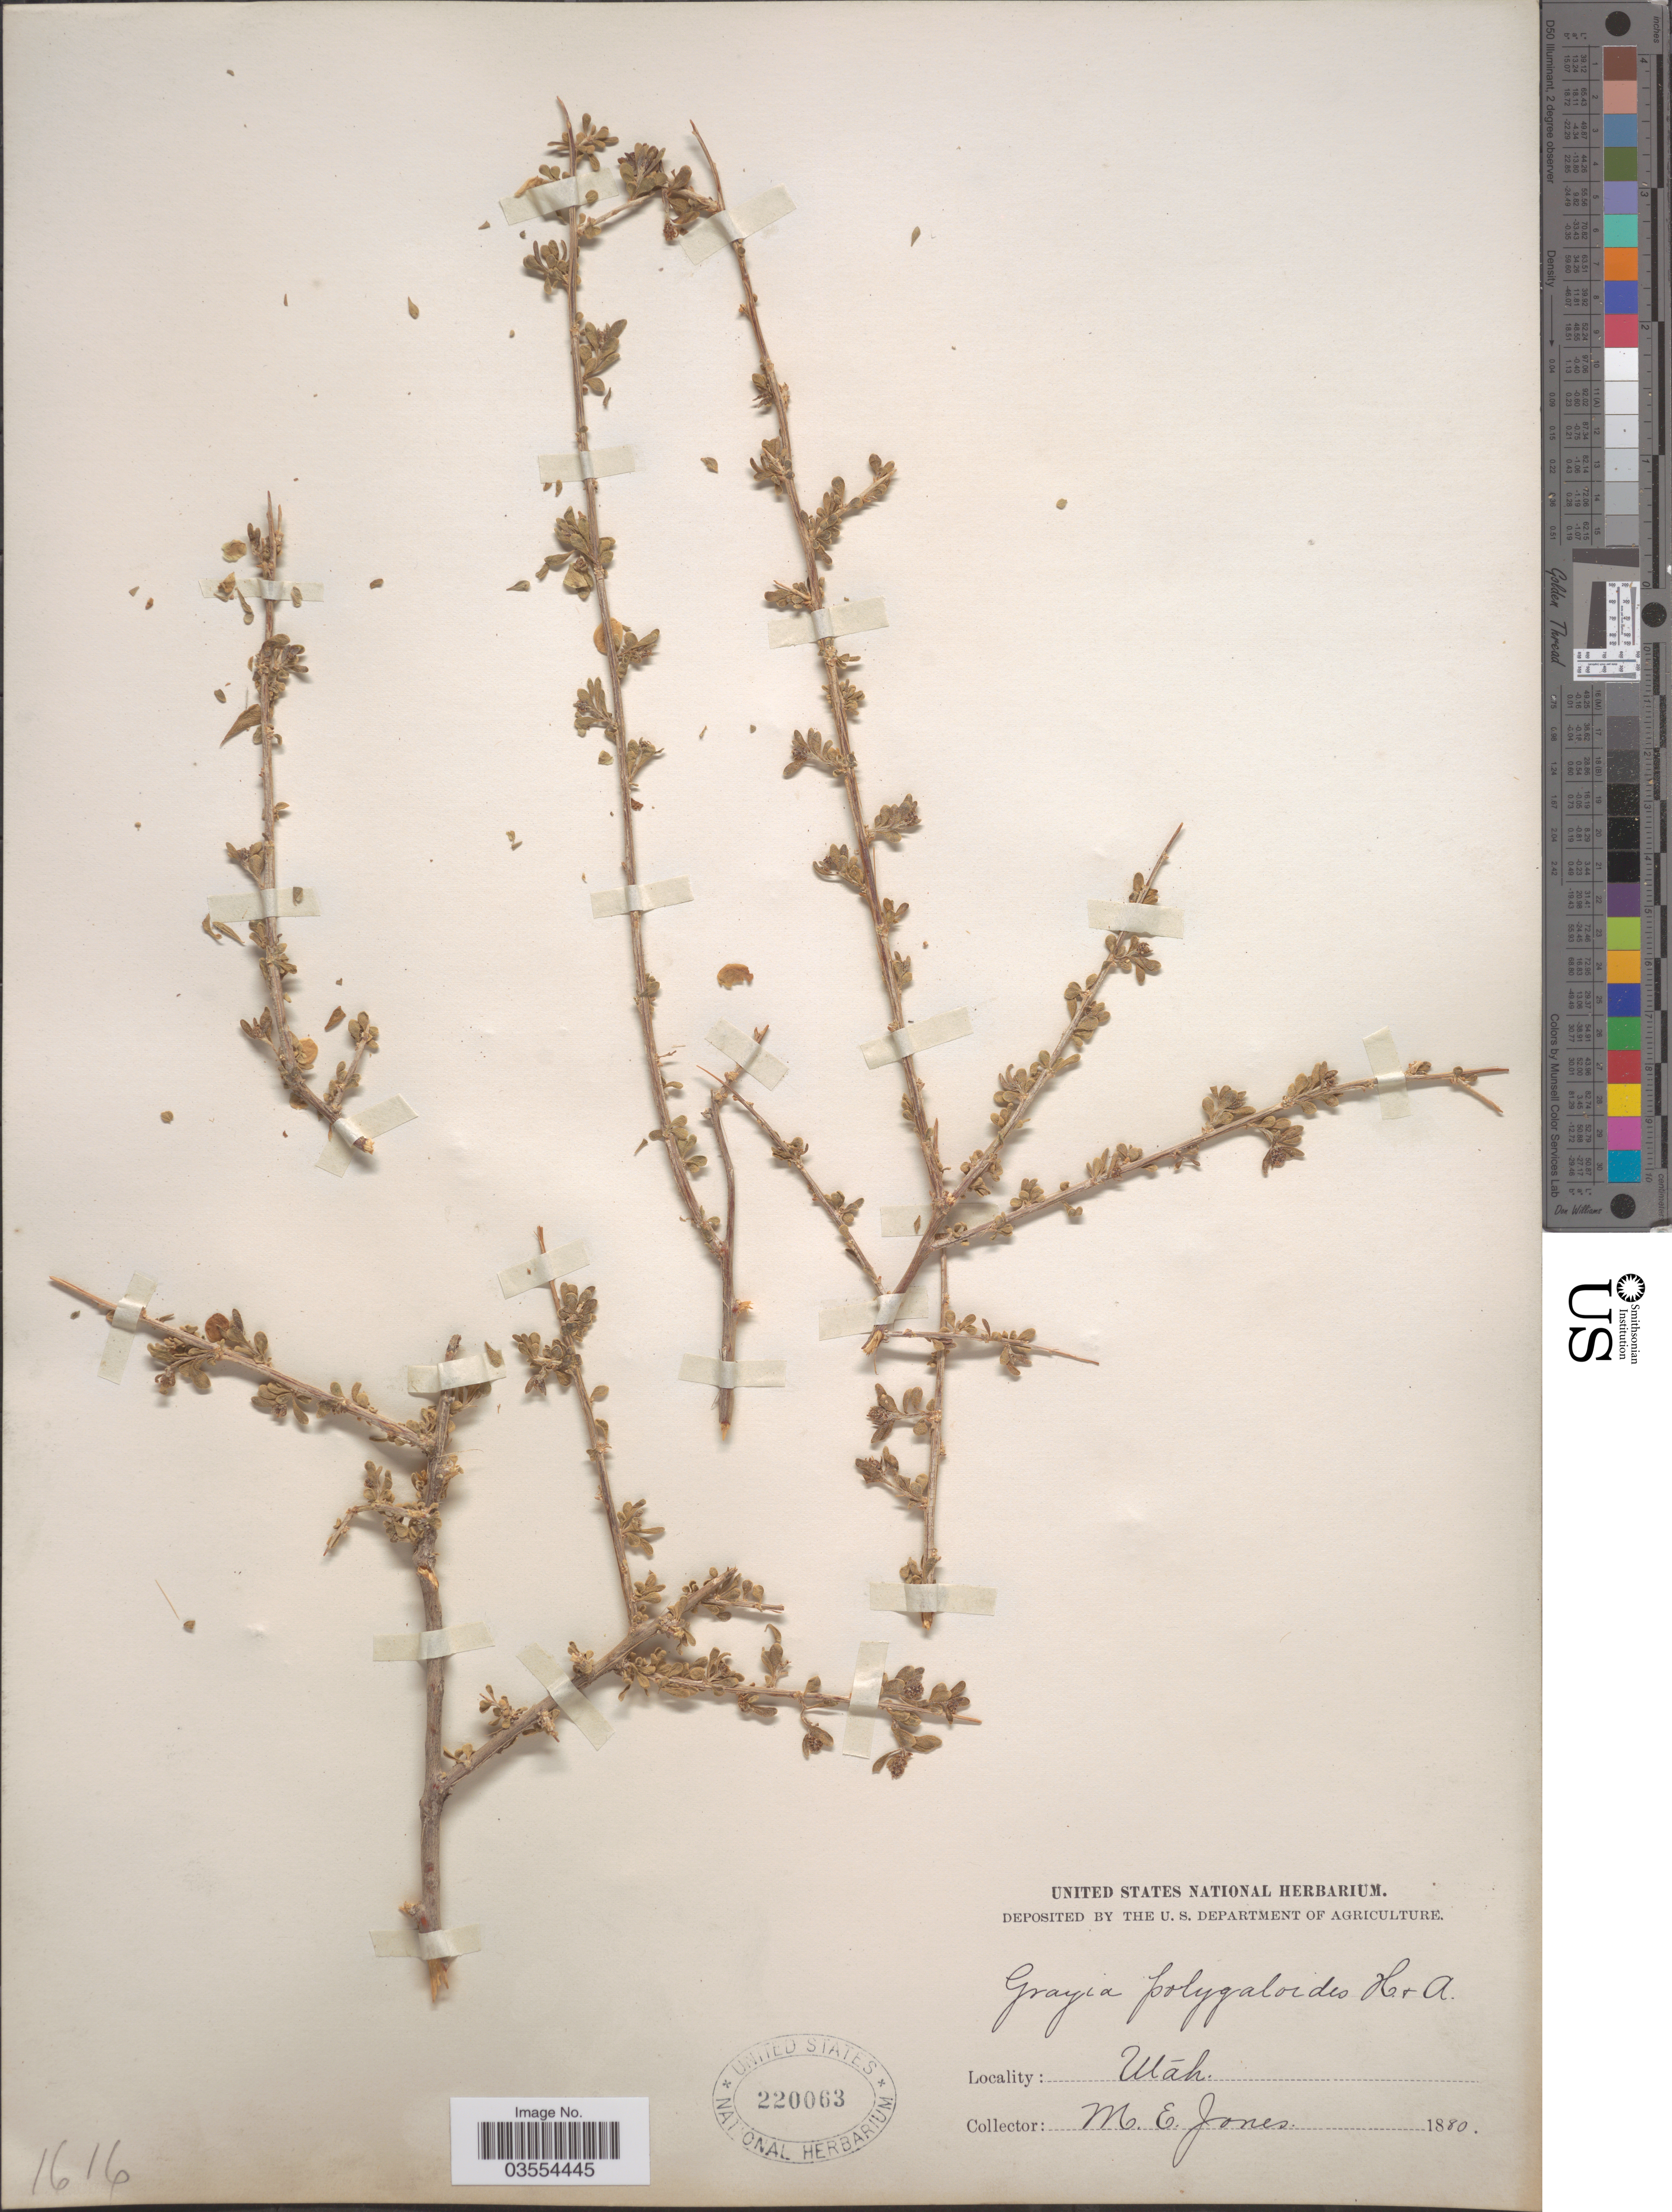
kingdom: Plantae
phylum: Tracheophyta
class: Magnoliopsida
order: Caryophyllales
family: Amaranthaceae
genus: Grayia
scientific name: Grayia spinosa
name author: (Hook.) Moq.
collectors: M. E. Jones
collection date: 1880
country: United States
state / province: Utah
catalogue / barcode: US 220063